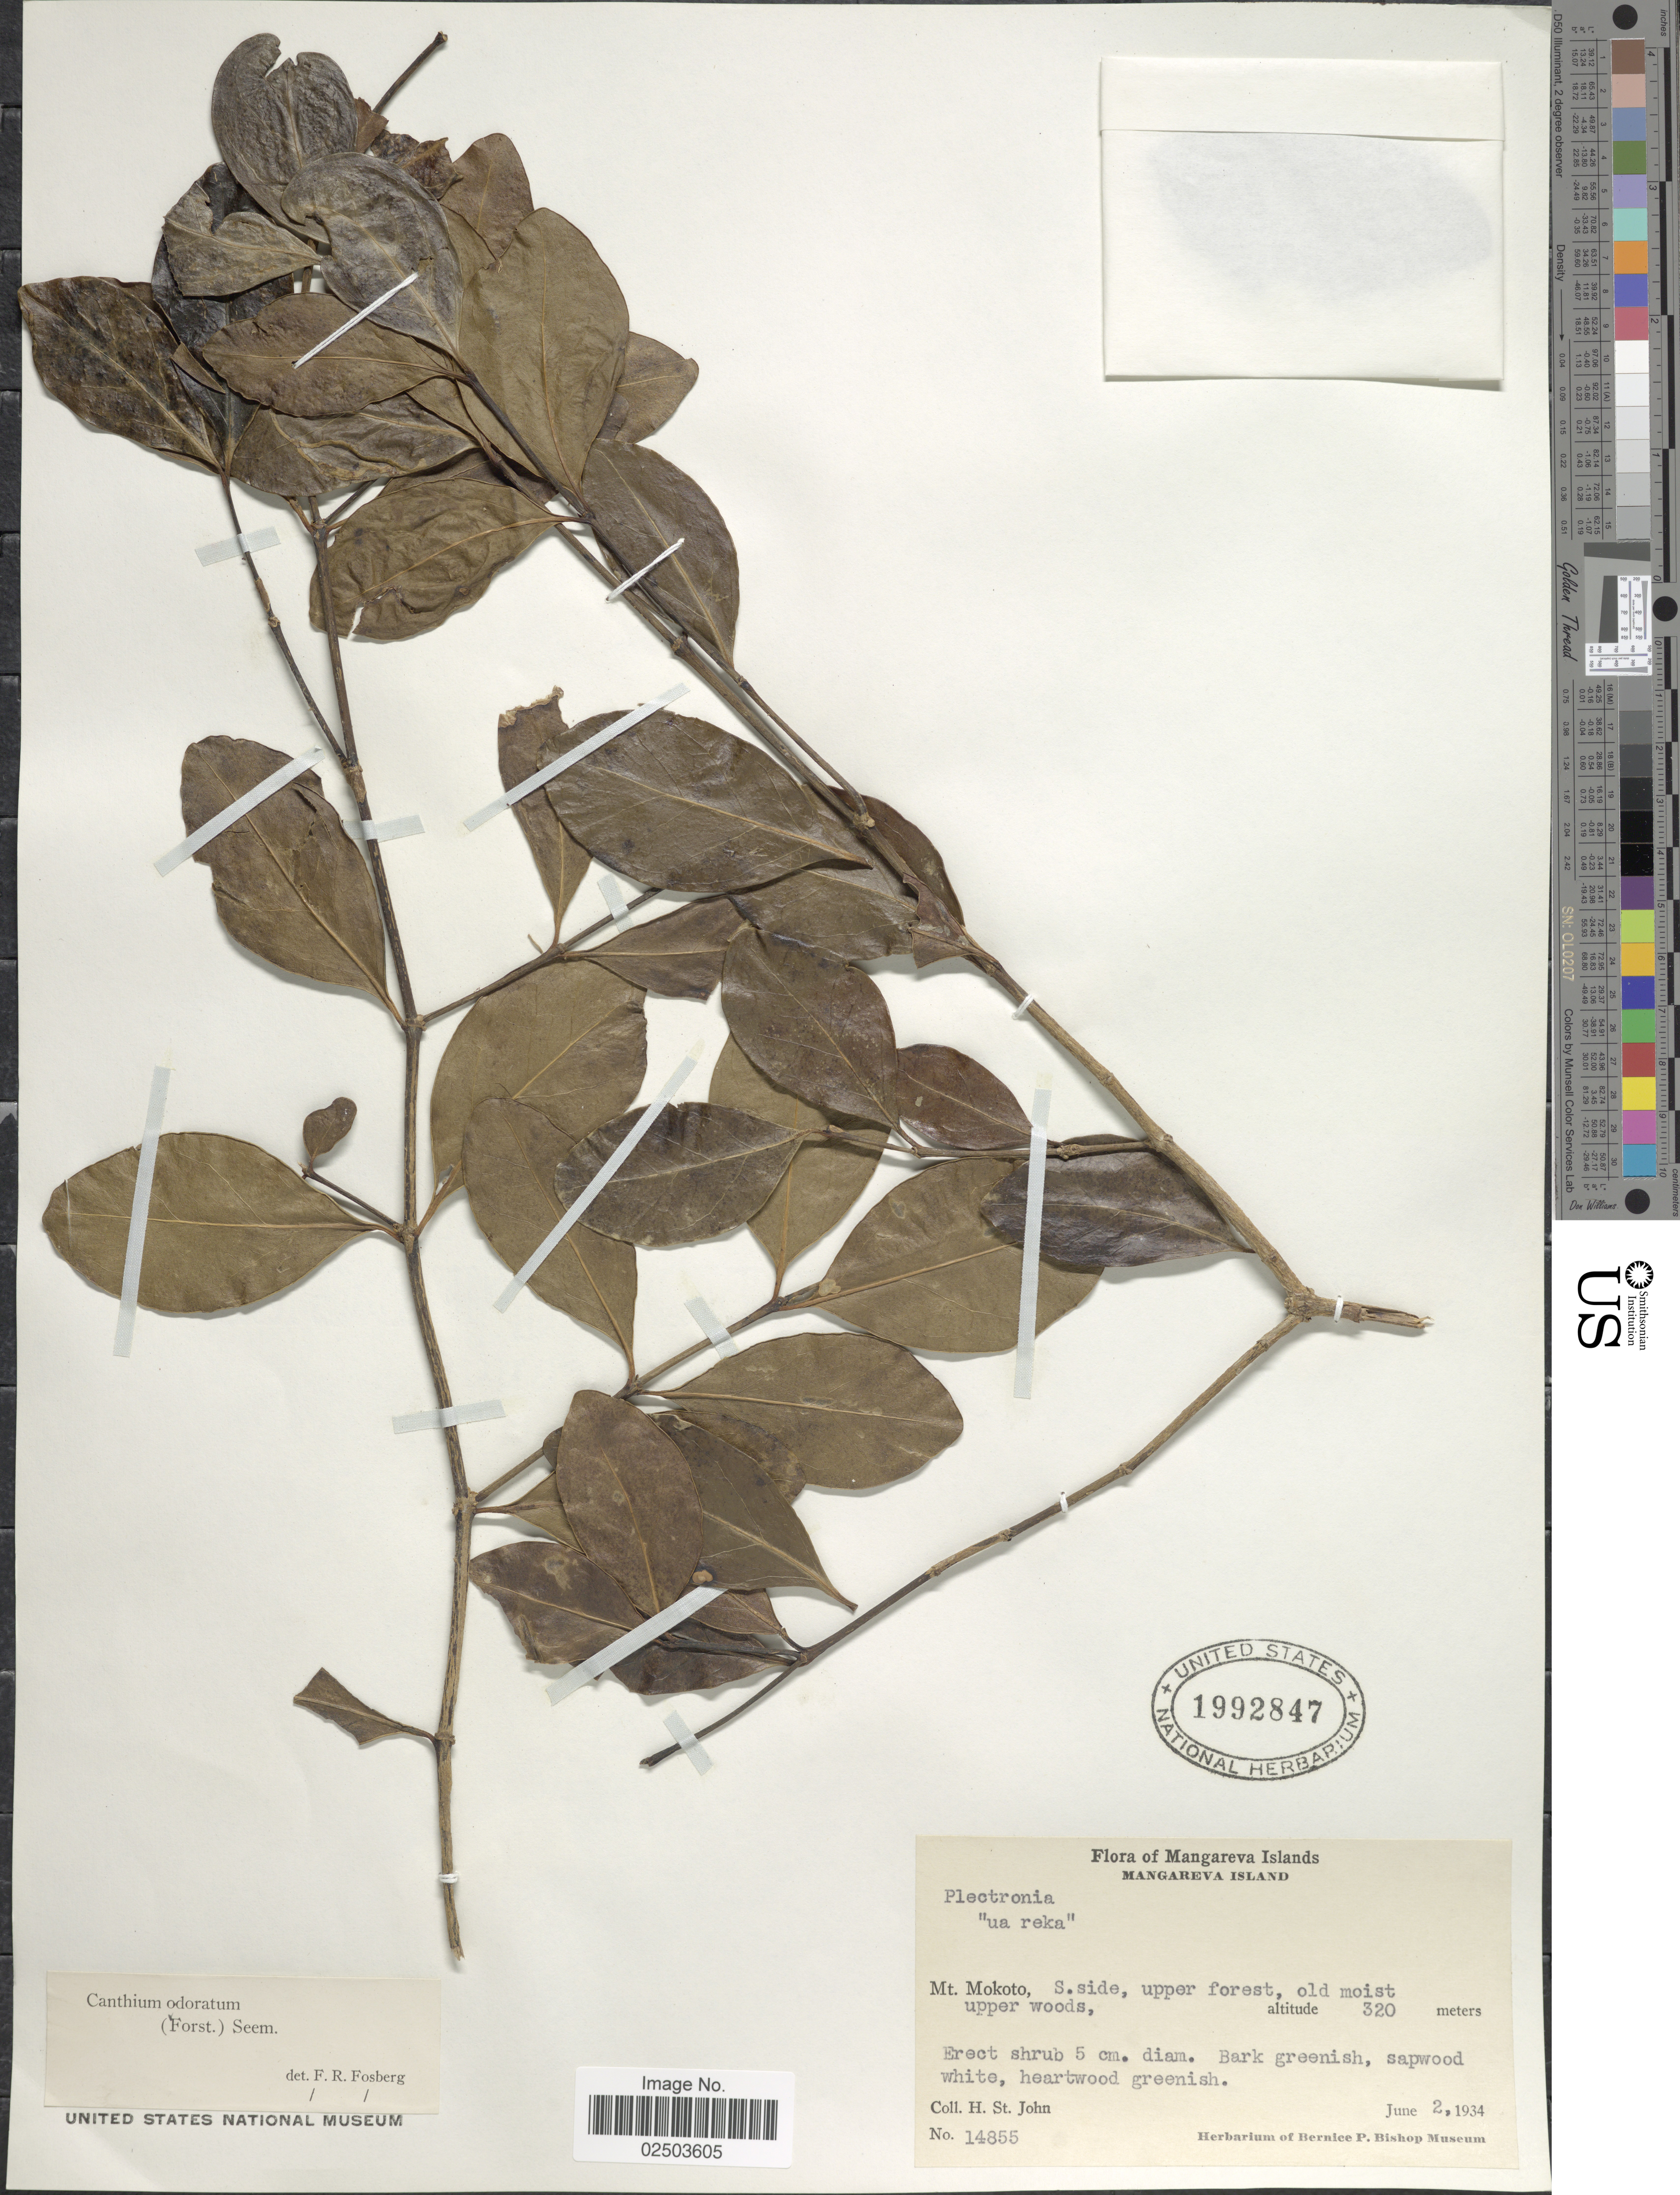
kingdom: Plantae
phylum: Tracheophyta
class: Magnoliopsida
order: Gentianales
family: Rubiaceae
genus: Canthium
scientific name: Canthium odoratum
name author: Seem.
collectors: H. St. John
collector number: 14855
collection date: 1934-06-02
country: French Polynesia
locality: Mangareva Islands. Mangareva Island. Mt. Mokoto, S. side, upper forest, old moist upper woods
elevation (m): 320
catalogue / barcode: US 1992847